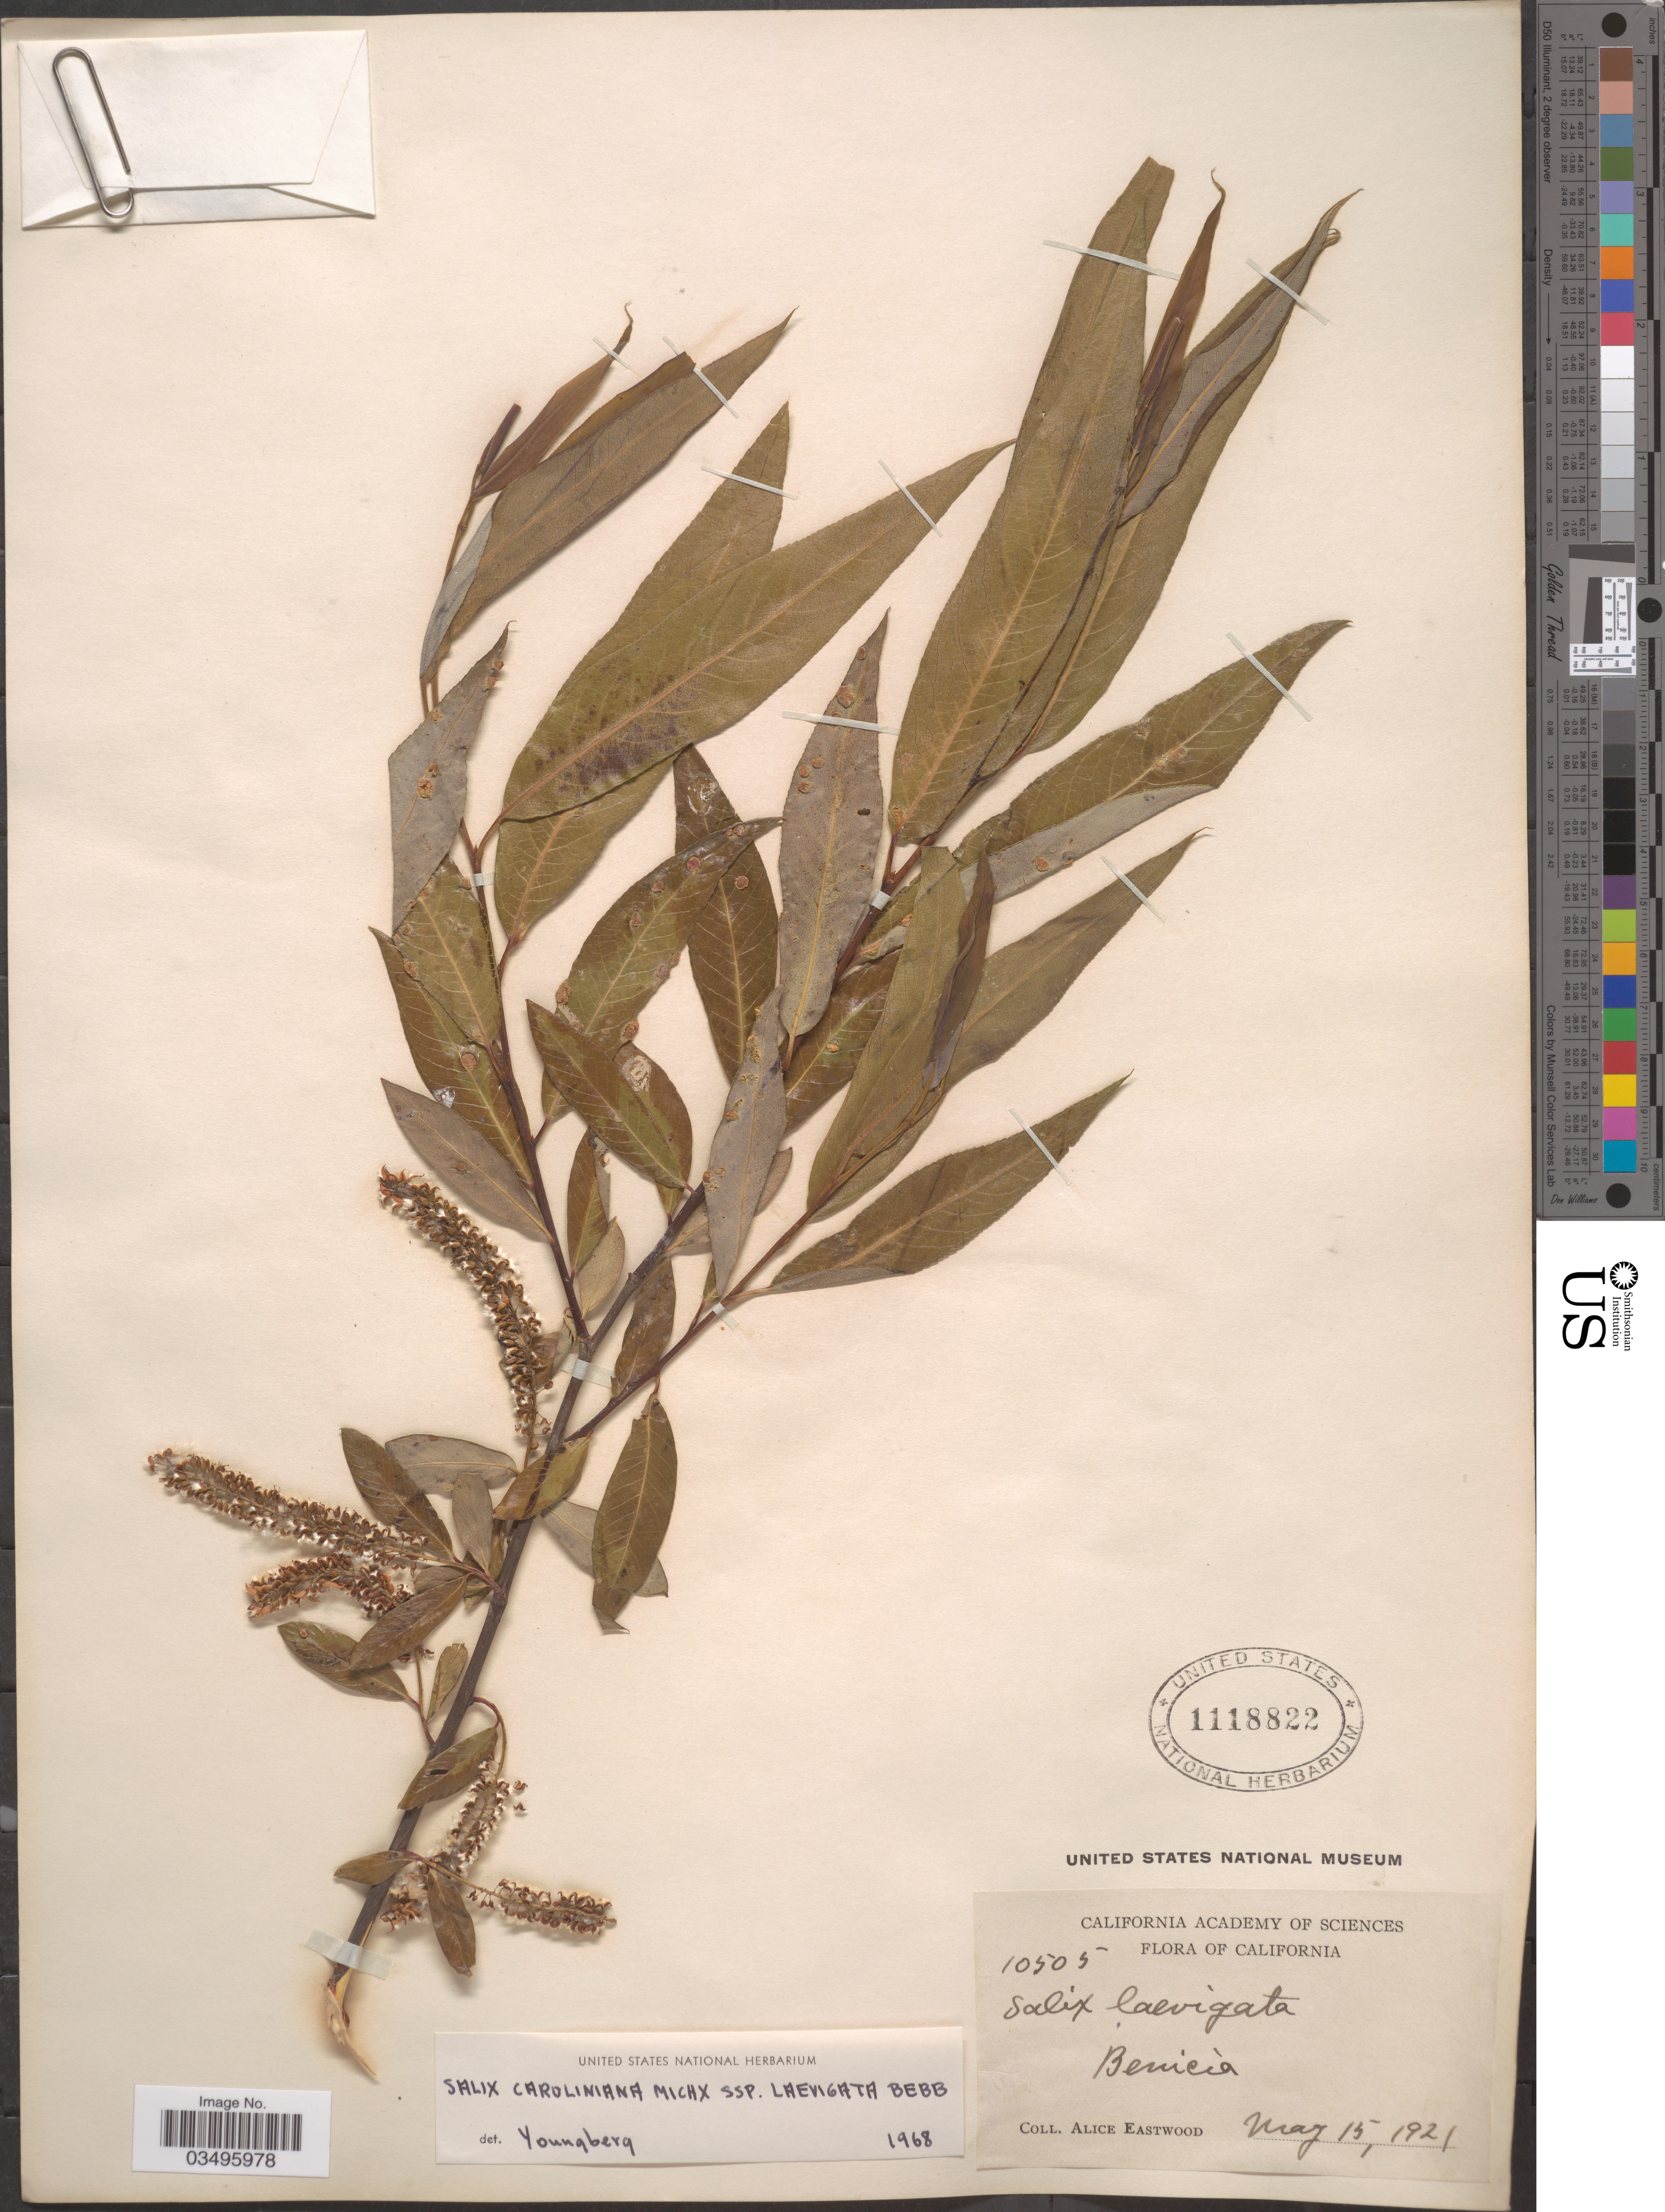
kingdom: Plantae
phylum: Tracheophyta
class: Magnoliopsida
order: Malpighiales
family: Salicaceae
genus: Salix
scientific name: Salix caroliniana subsp. laevigata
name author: Bebb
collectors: A. Eastwood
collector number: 10505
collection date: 1921-05-15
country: United States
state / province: California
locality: Benicia.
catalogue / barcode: US 1118822